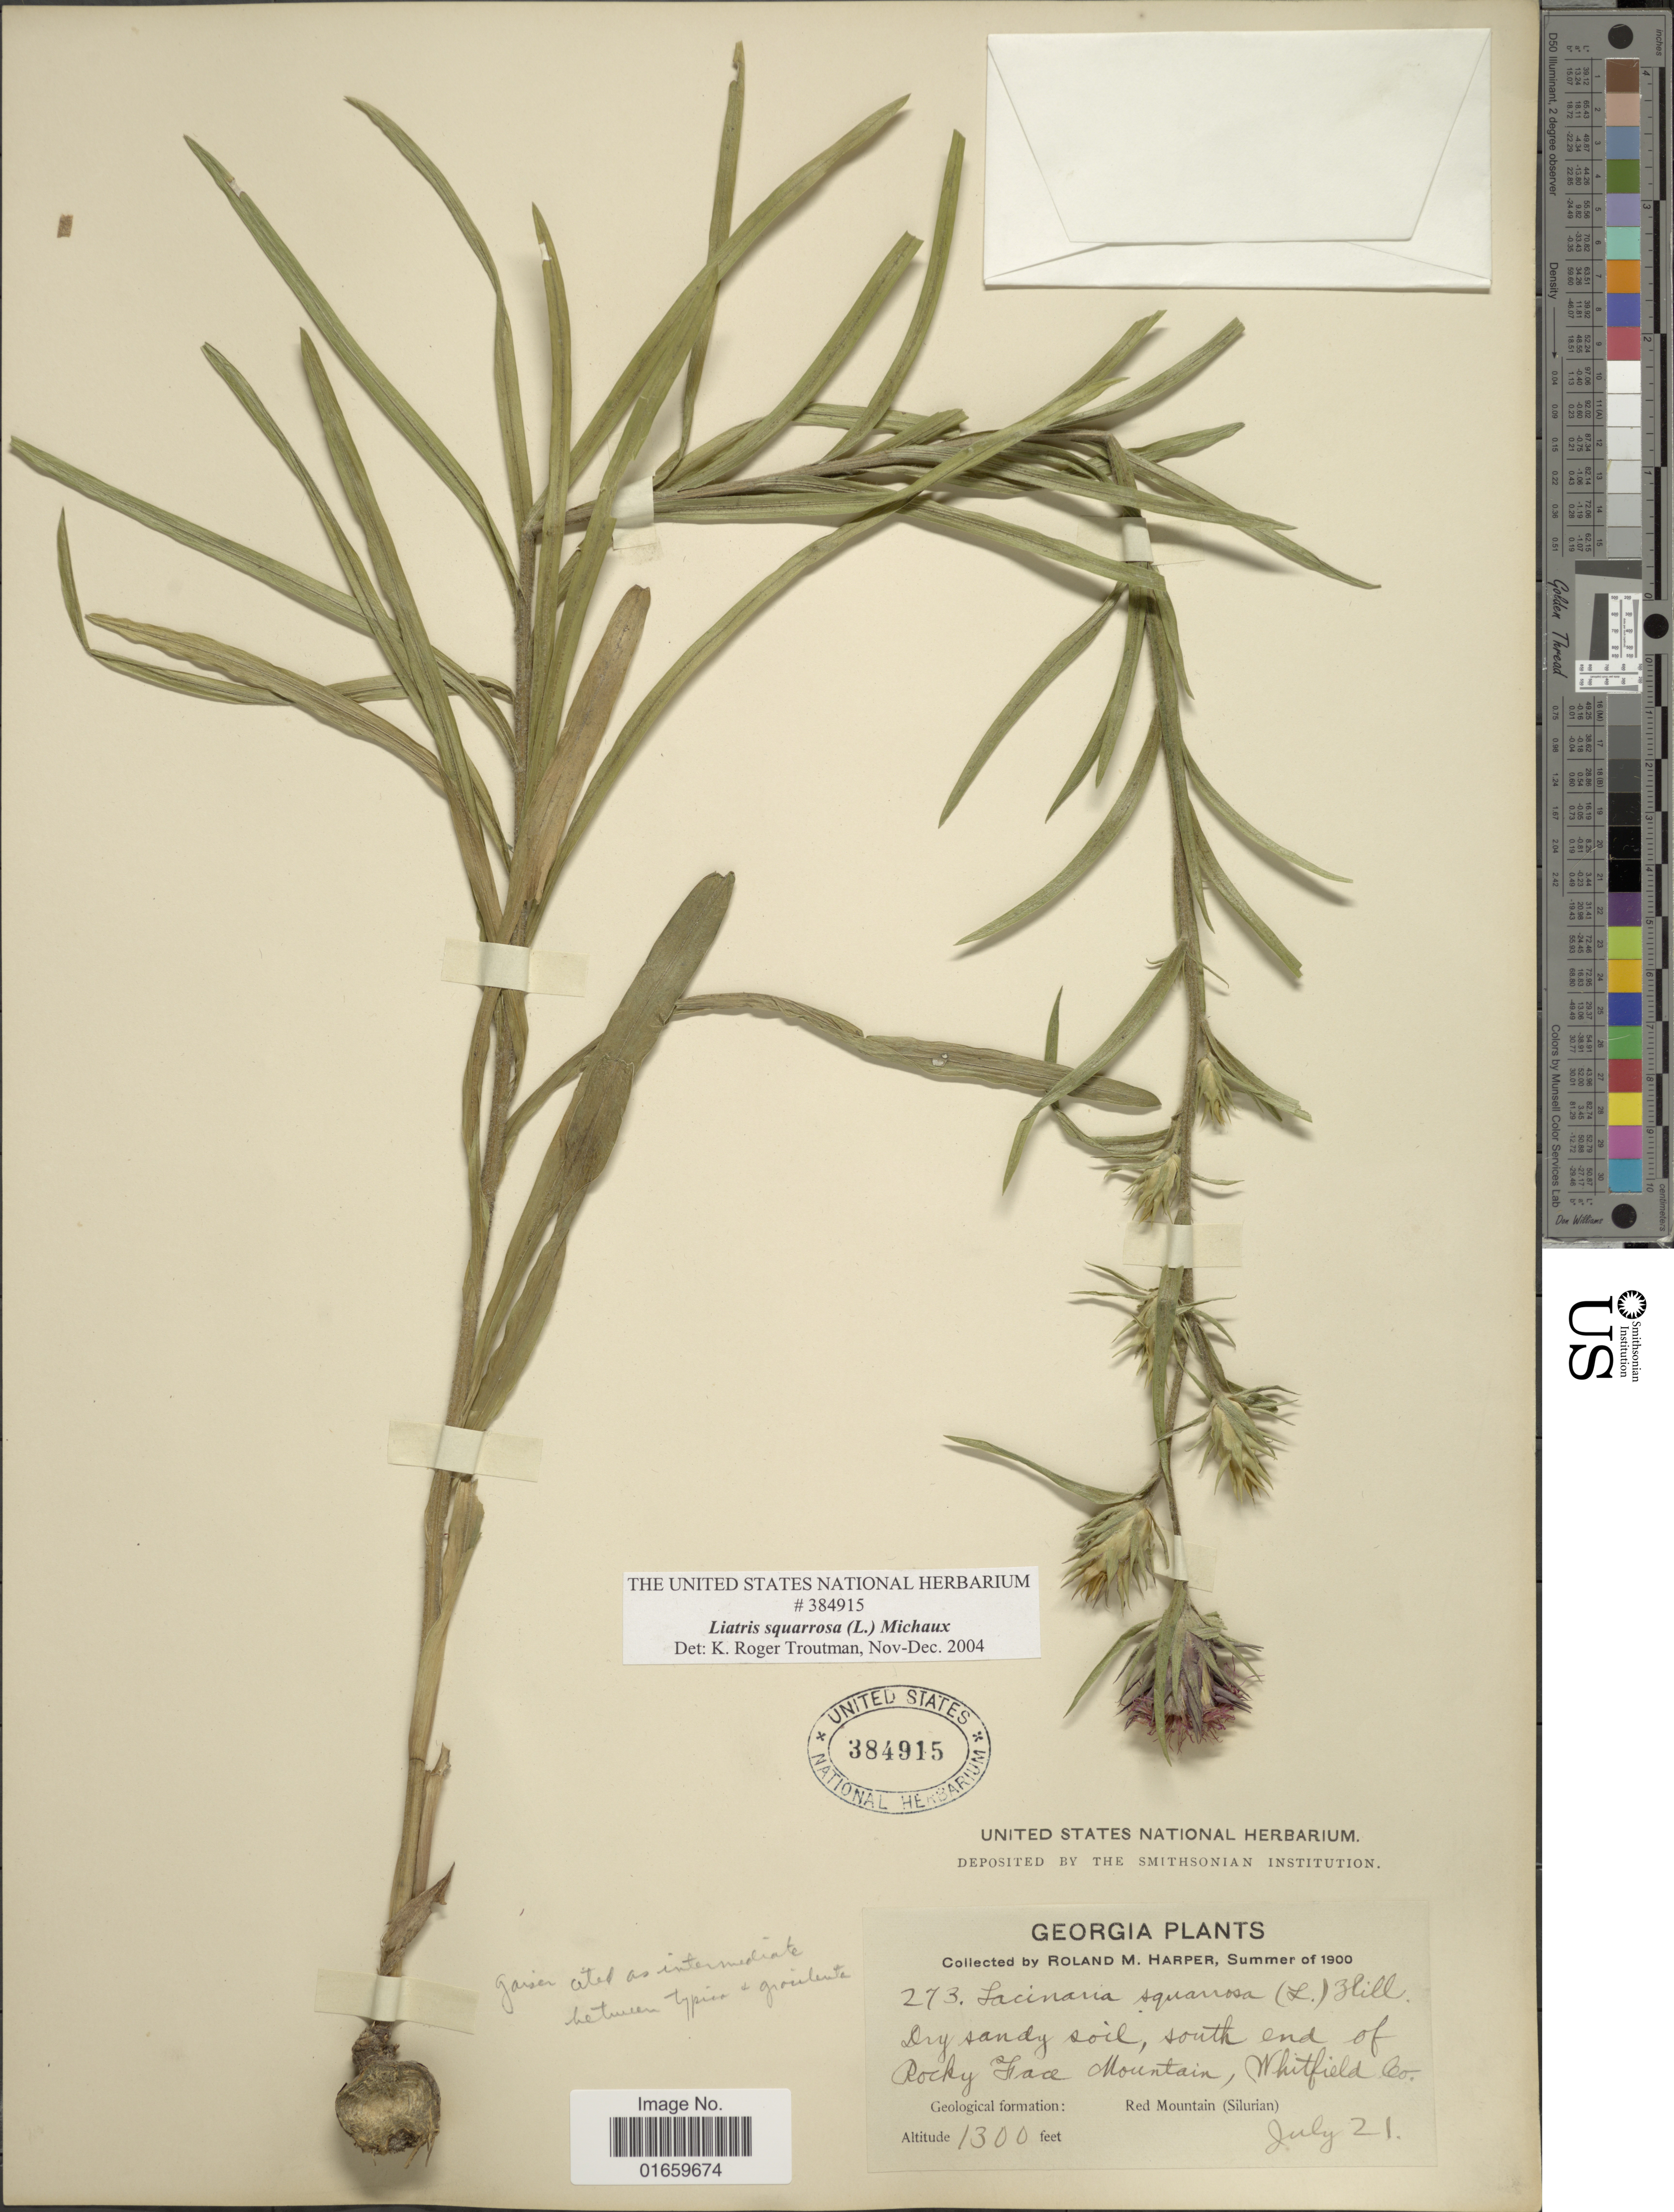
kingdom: Plantae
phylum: Tracheophyta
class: Magnoliopsida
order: Asterales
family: Asteraceae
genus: Liatris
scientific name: Liatris squarrosa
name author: (L.) Michx.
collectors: R. M. Harper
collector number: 273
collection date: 1900-07-21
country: United States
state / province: Georgia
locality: South end of Rocky Hace Mountain, Whitfield Co.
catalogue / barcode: US 384915